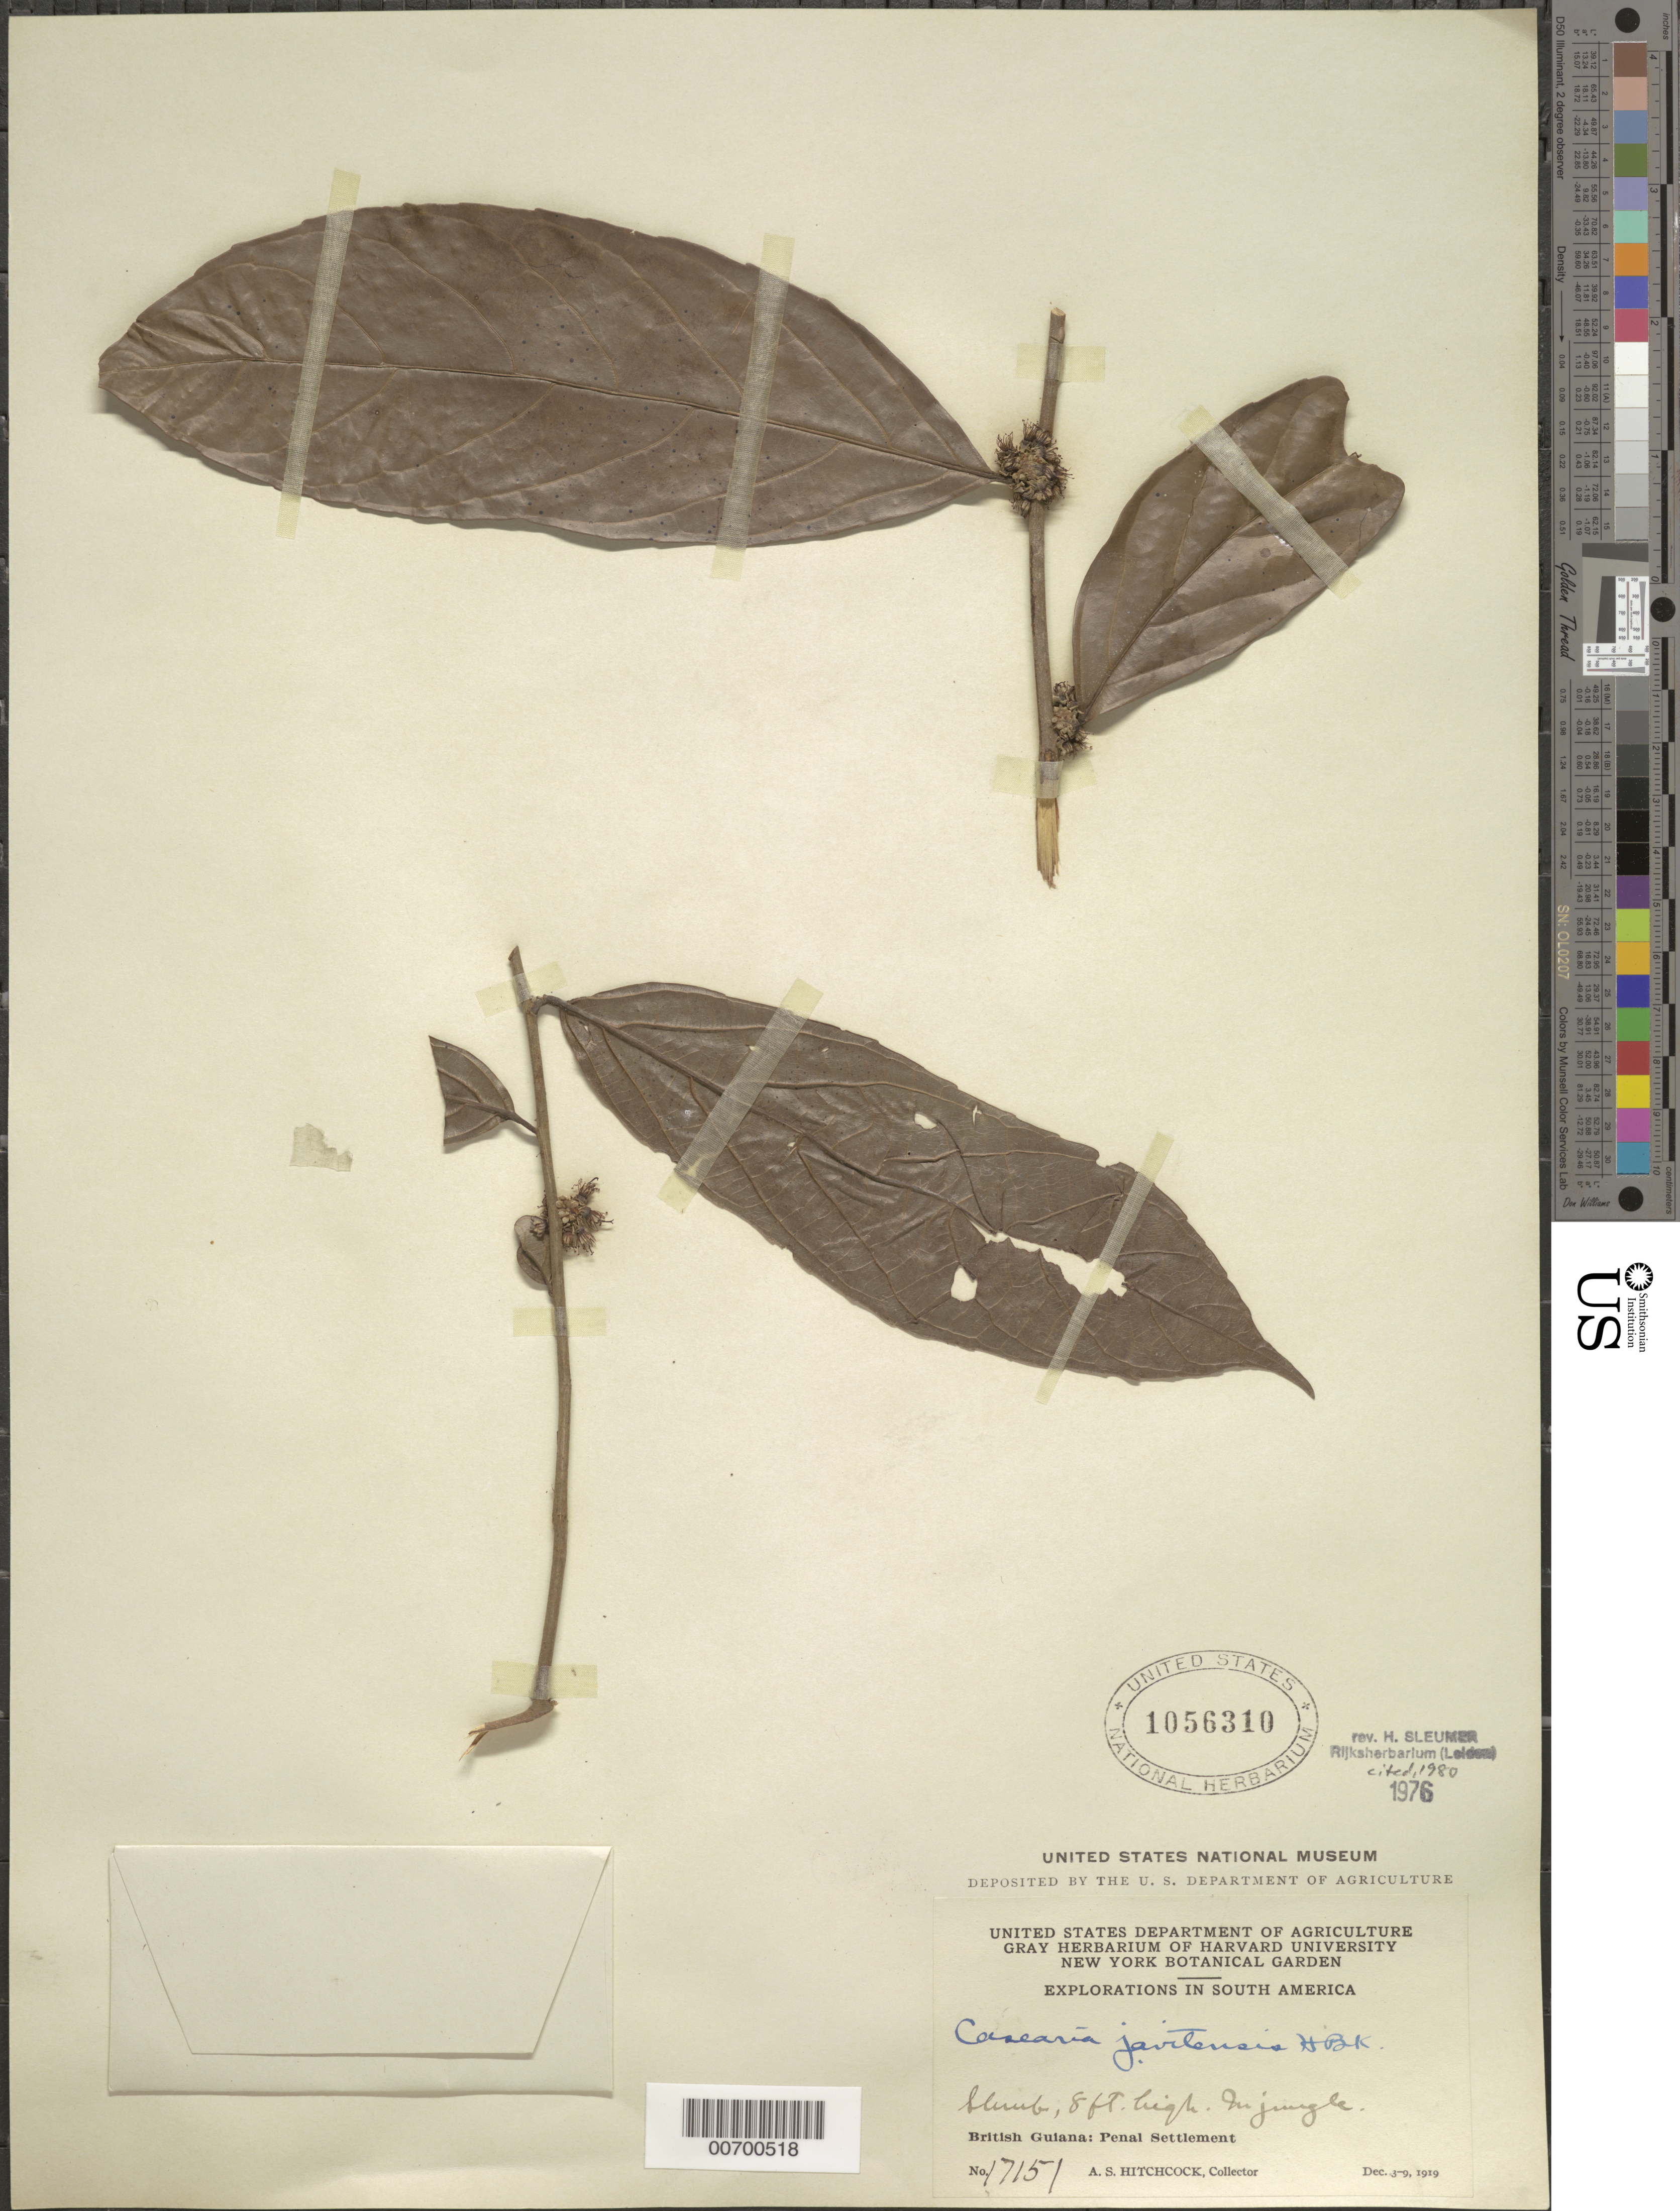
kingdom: Plantae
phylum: Tracheophyta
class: Magnoliopsida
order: Malpighiales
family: Salicaceae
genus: Piparea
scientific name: Piparea multiflora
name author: C.F. Gaertn.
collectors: A. S. Hitchcock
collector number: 17151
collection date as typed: Dec. 3-9, 1919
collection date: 1919-12-03/1919-12-09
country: Guyana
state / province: Cuyuni-Mazaruni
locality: Penal Settlement, on W side of Essequibo River, near mouth of Mazaruni River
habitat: Jungle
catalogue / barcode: US 1056310